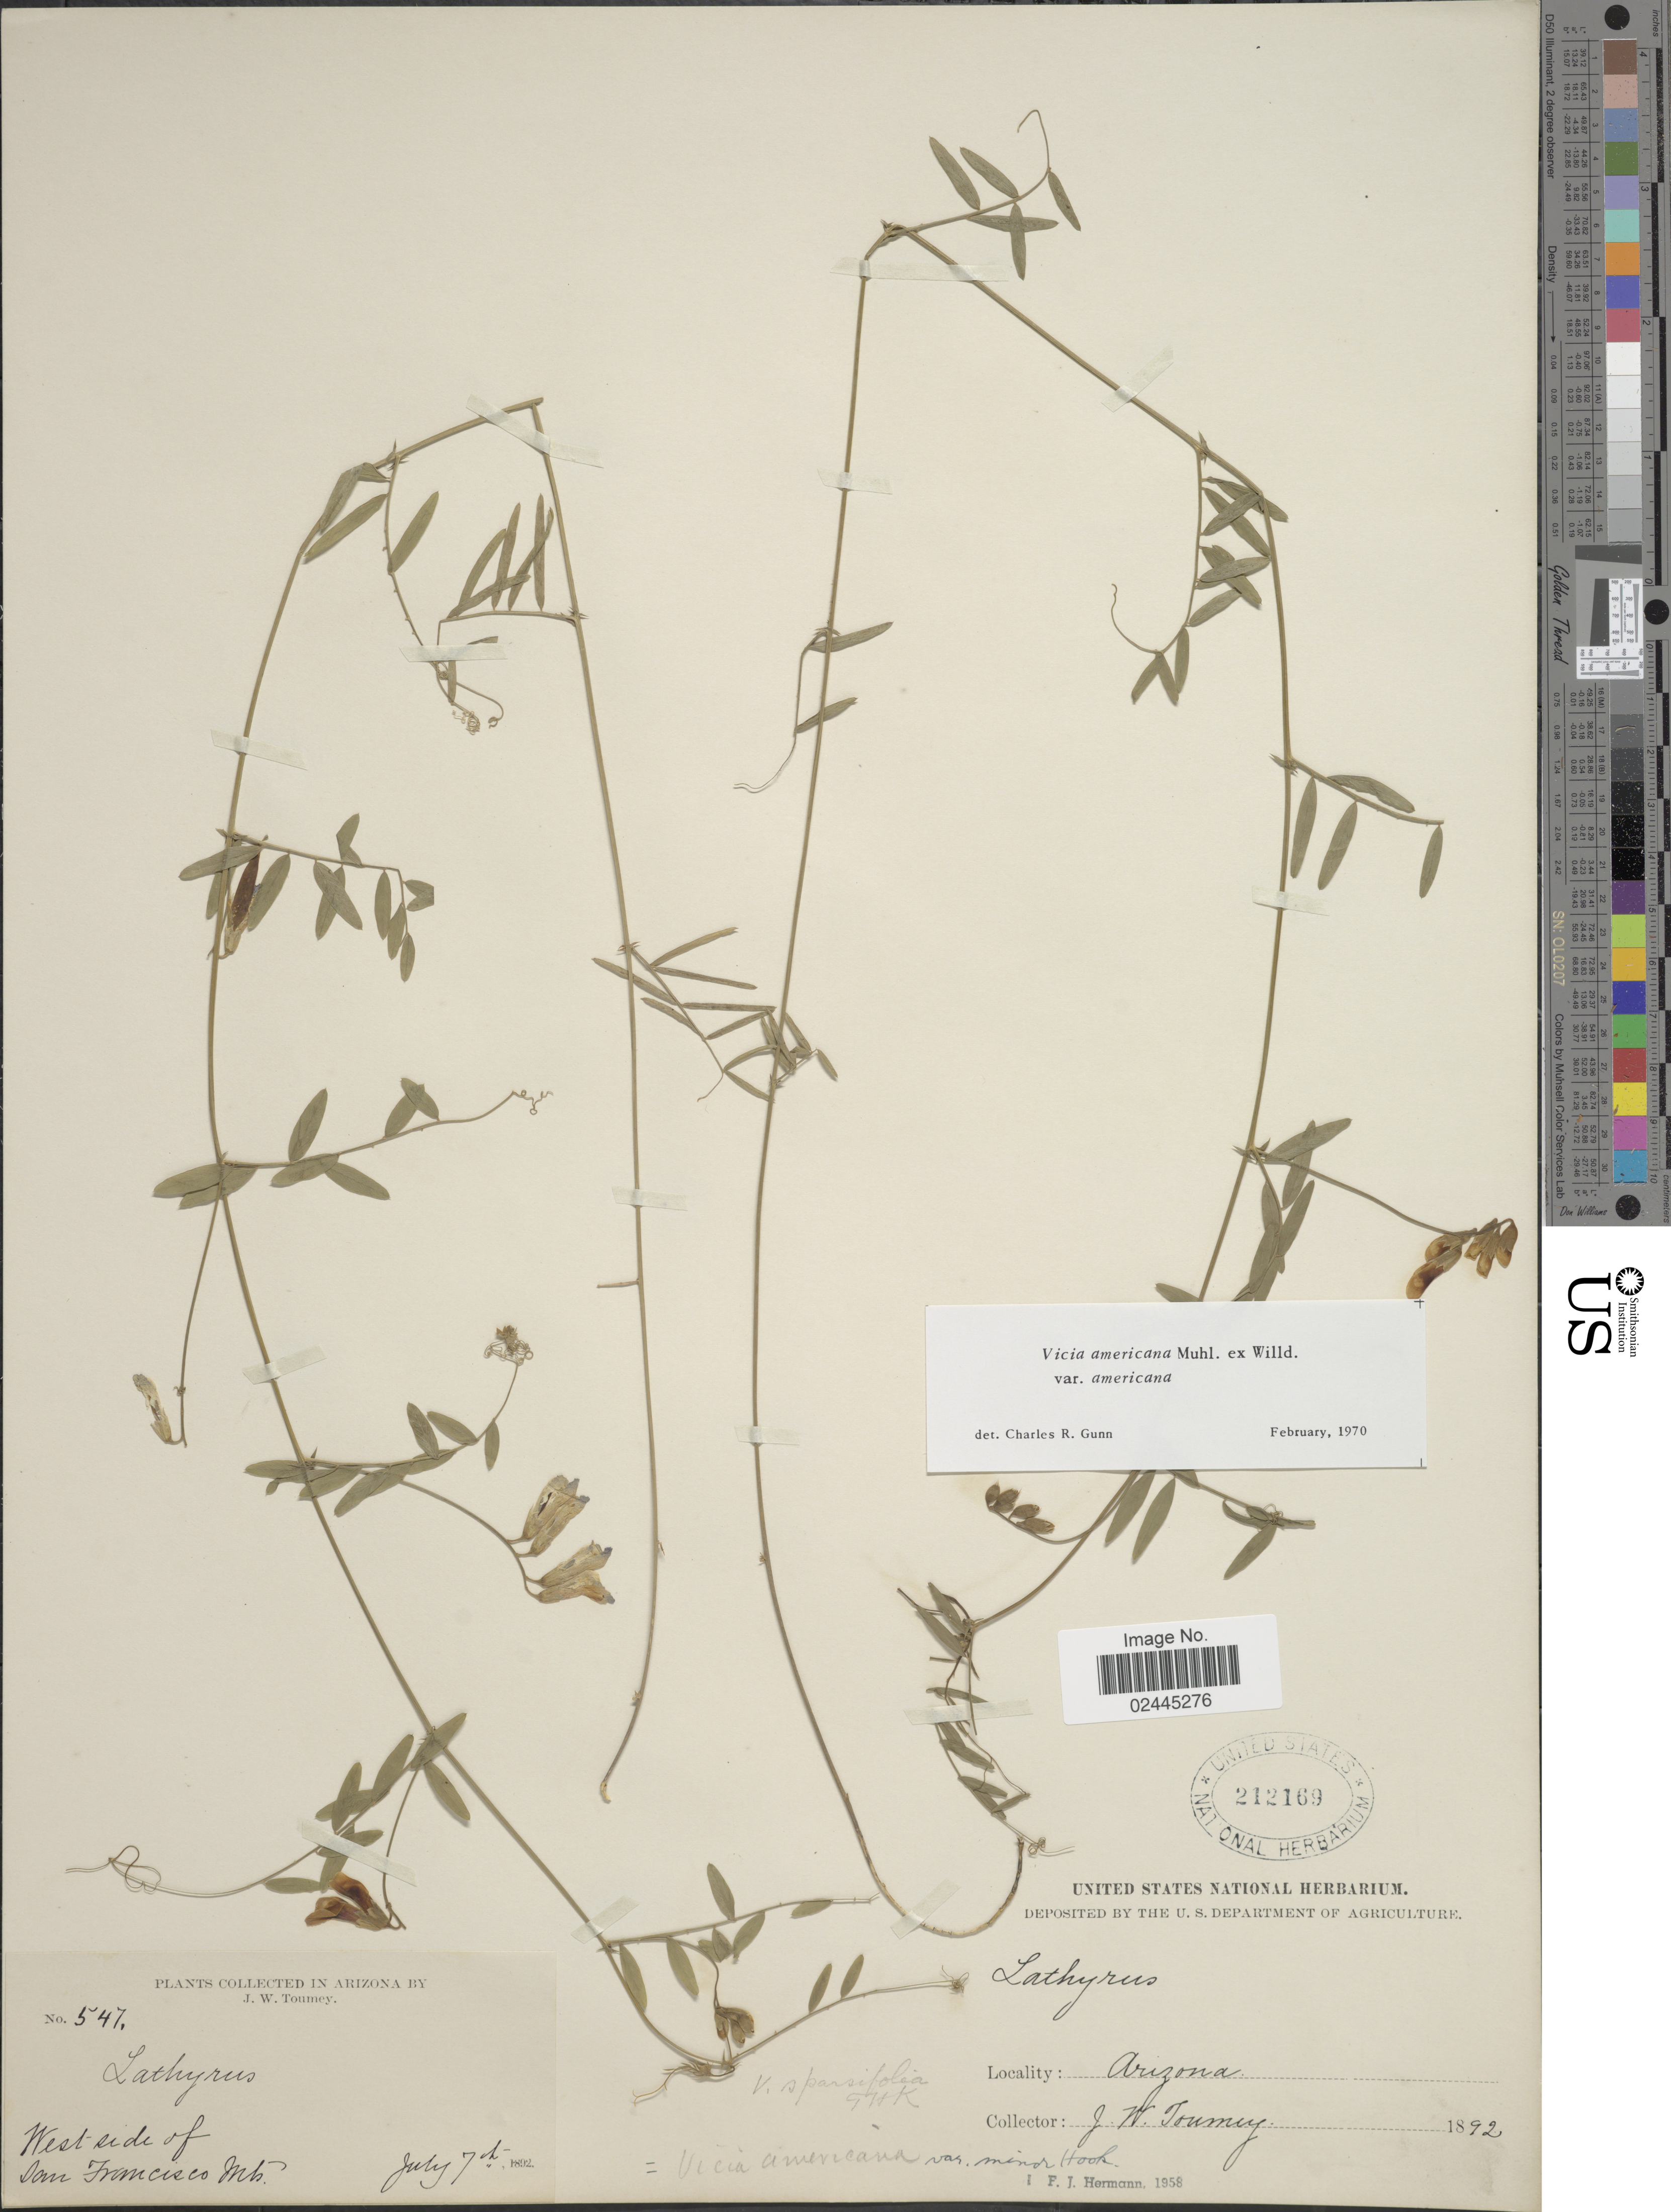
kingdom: Plantae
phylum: Tracheophyta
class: Magnoliopsida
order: Fabales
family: Fabaceae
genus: Vicia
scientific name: Vicia americana var. americana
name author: Muhl. ex Willd.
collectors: J. W. Toumey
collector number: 547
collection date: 1892-07-07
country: United States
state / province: Arizona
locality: West side of San Francisco Mts.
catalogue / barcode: US 212169